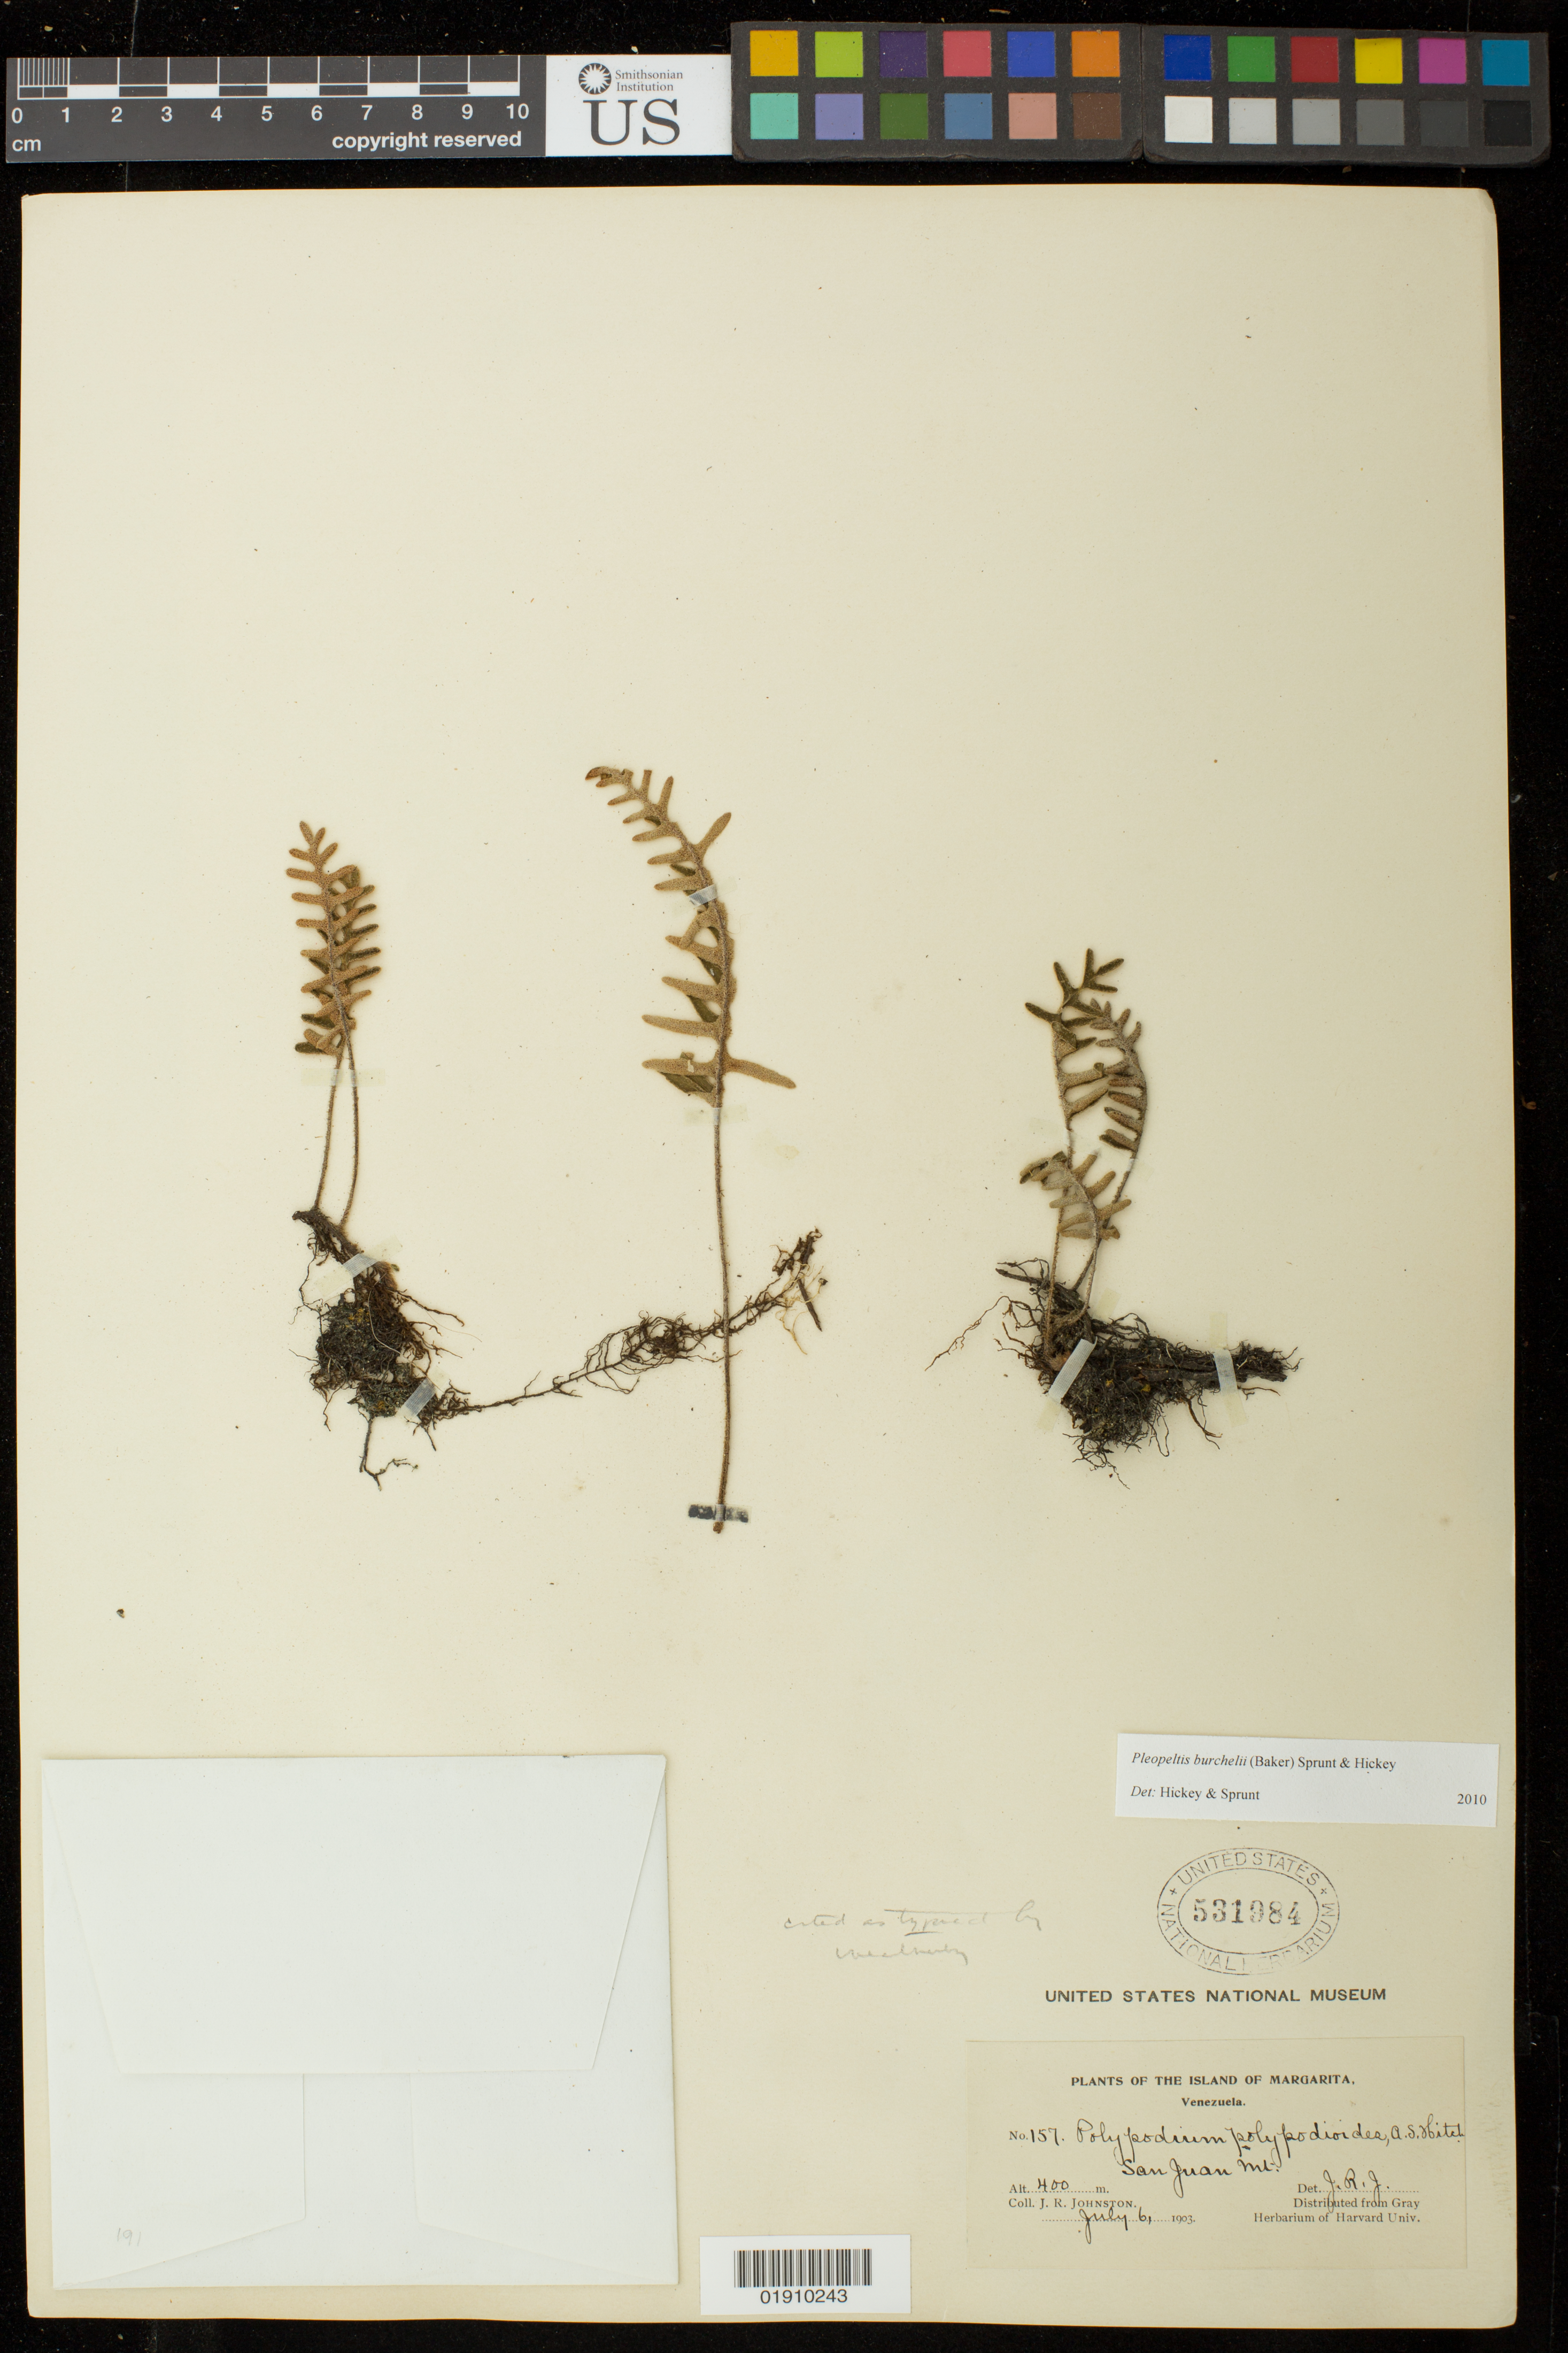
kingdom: Plantae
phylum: Tracheophyta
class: Polypodiopsida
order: Polypodiales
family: Polypodiaceae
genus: Pleopeltis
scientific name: Pleopeltis burchellii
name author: (Baker) Sprunt & Hickey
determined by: Sprunt, S. V.; Hickey, R. J.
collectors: J. Johnston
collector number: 157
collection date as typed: July 6, 1903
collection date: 1903-07-06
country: Venezuela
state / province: Nueva Esparta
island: Margarita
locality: Plants of the Island of Margarita, Venezuela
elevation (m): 400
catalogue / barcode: US 531984